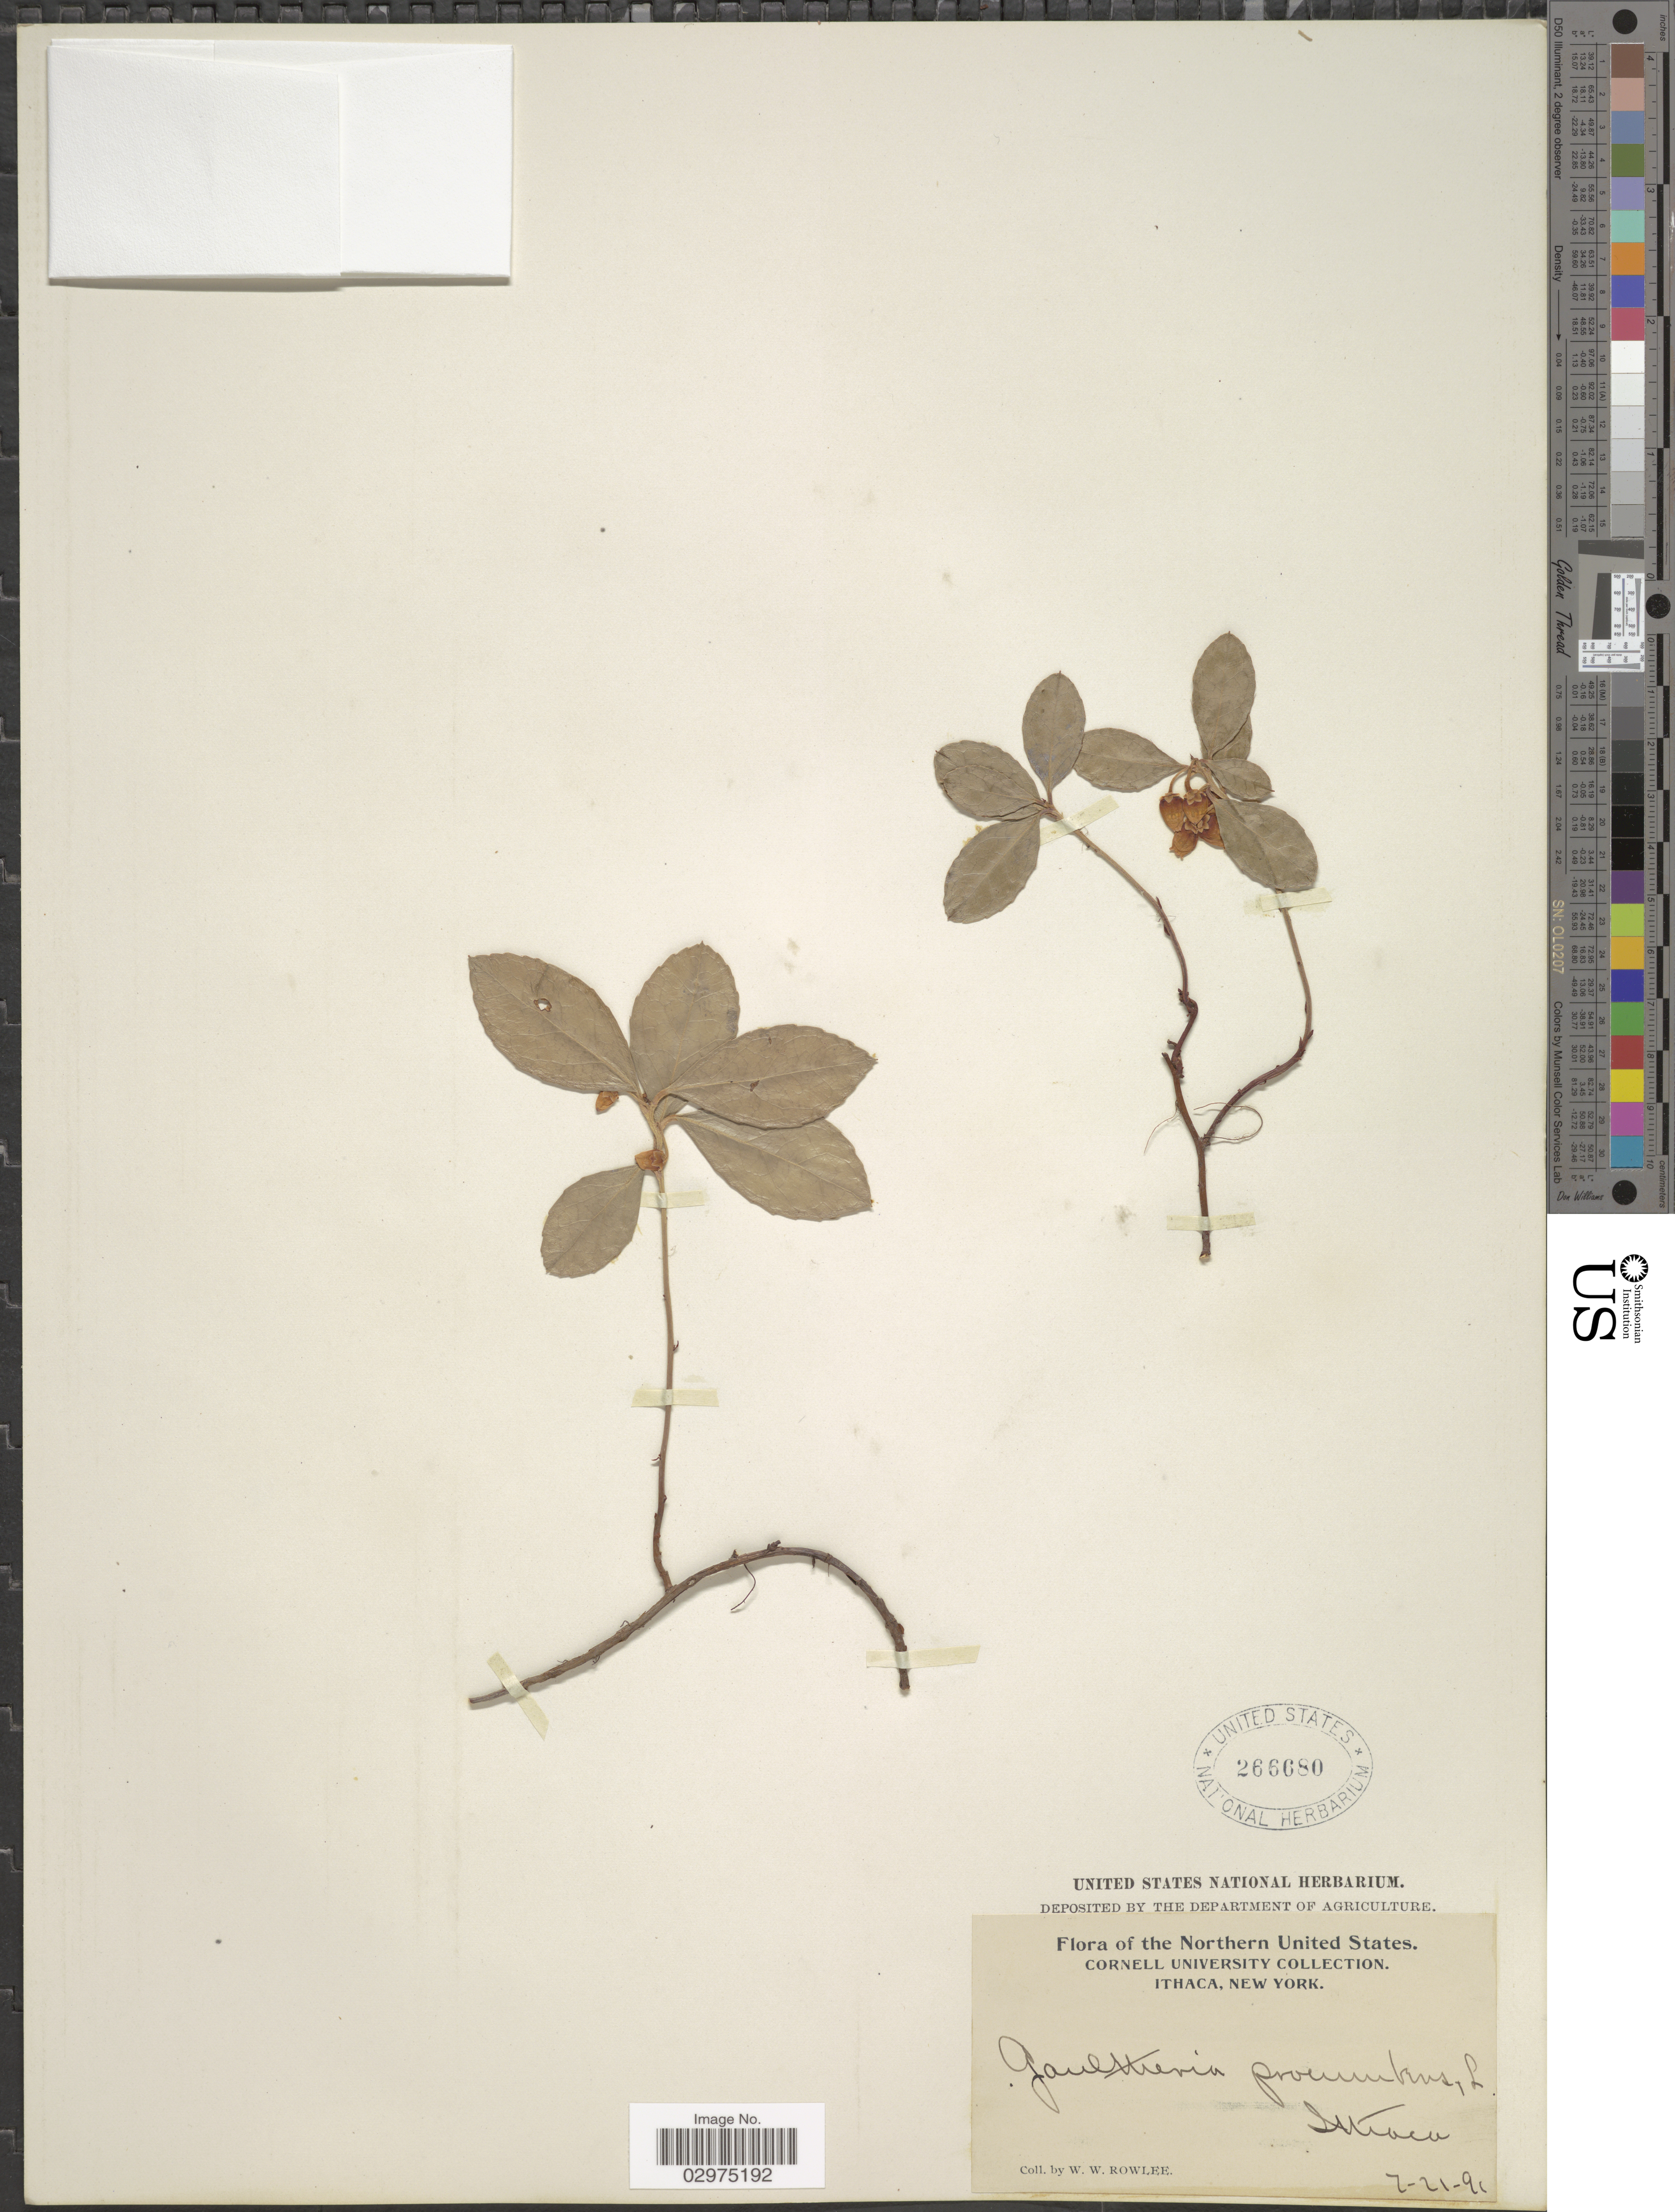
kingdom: Plantae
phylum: Tracheophyta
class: Magnoliopsida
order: Ericales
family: Ericaceae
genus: Gaultheria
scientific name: Gaultheria procumbens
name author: L.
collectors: W. W. Rowlee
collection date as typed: Transcribed d/m/y: 21/2/91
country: United States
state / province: New York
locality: Northern United States. Ithaca.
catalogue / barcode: US 266680